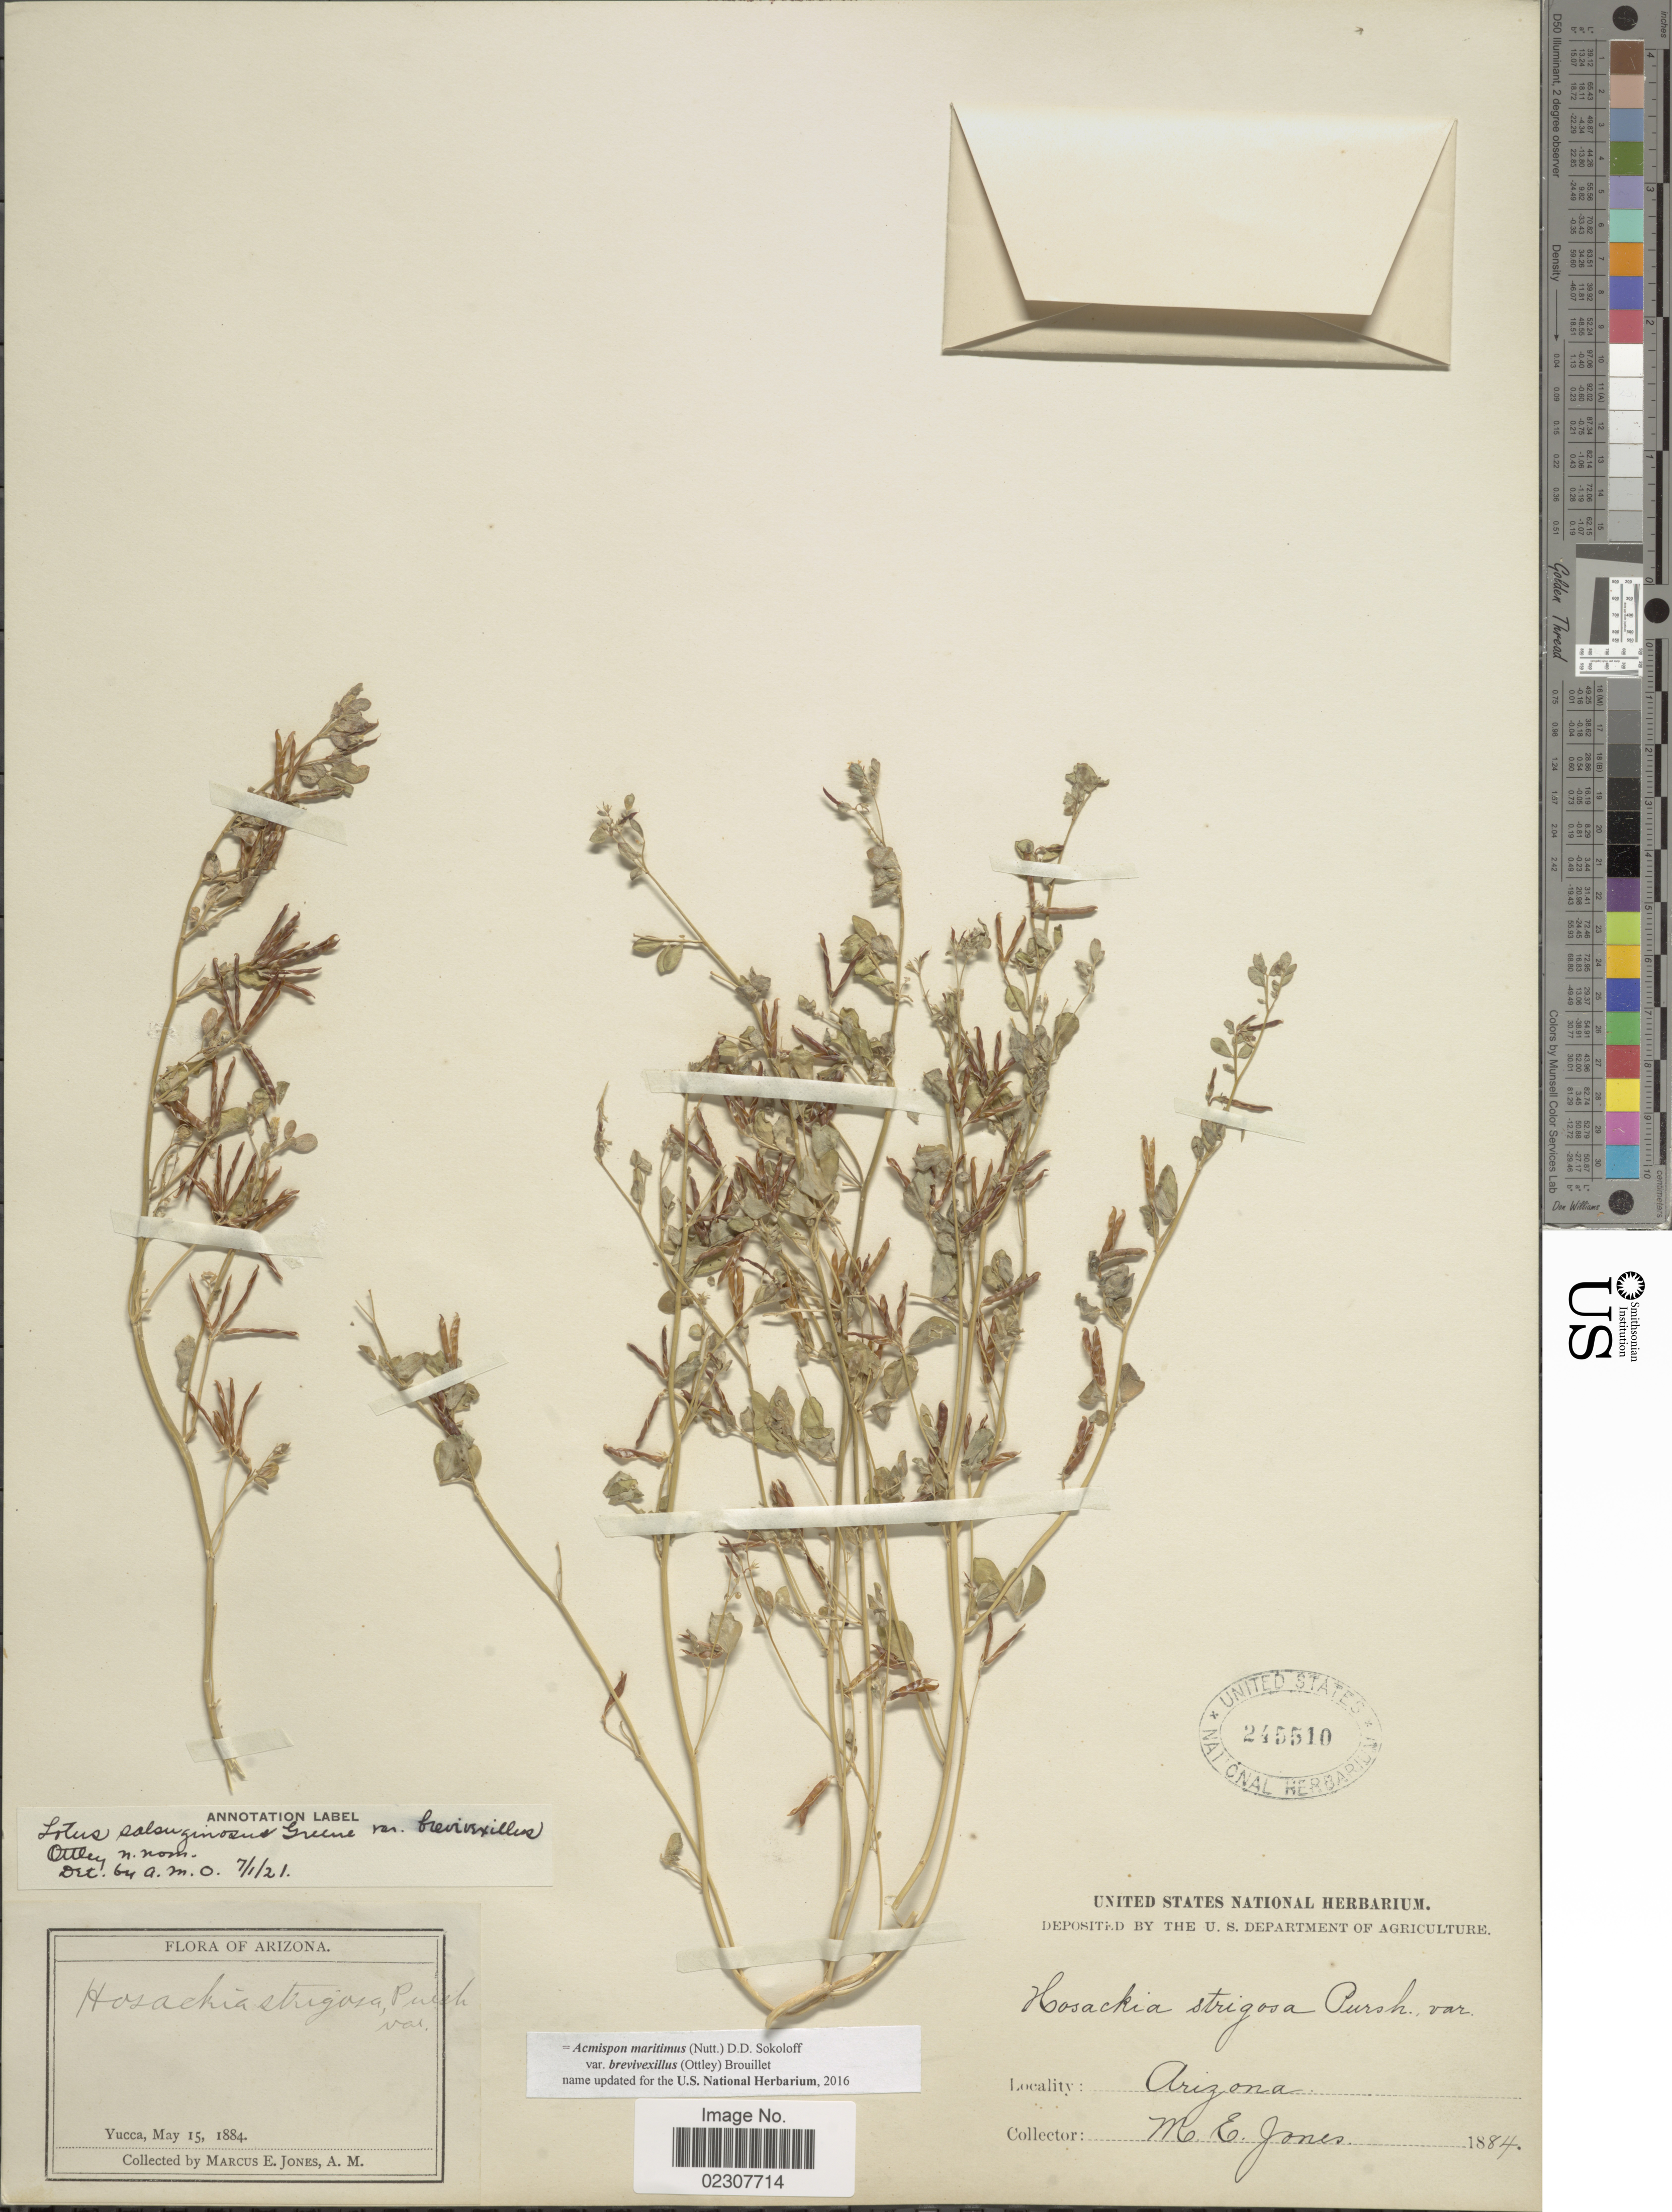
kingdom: Plantae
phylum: Tracheophyta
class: Magnoliopsida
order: Fabales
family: Fabaceae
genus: Acmispon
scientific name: Acmispon maritimus var. brevivexillus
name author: (Ottley) Brouillet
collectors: M. E. Jones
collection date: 1884-05-15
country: United States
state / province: Arizona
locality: Yucca.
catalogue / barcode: US 245510